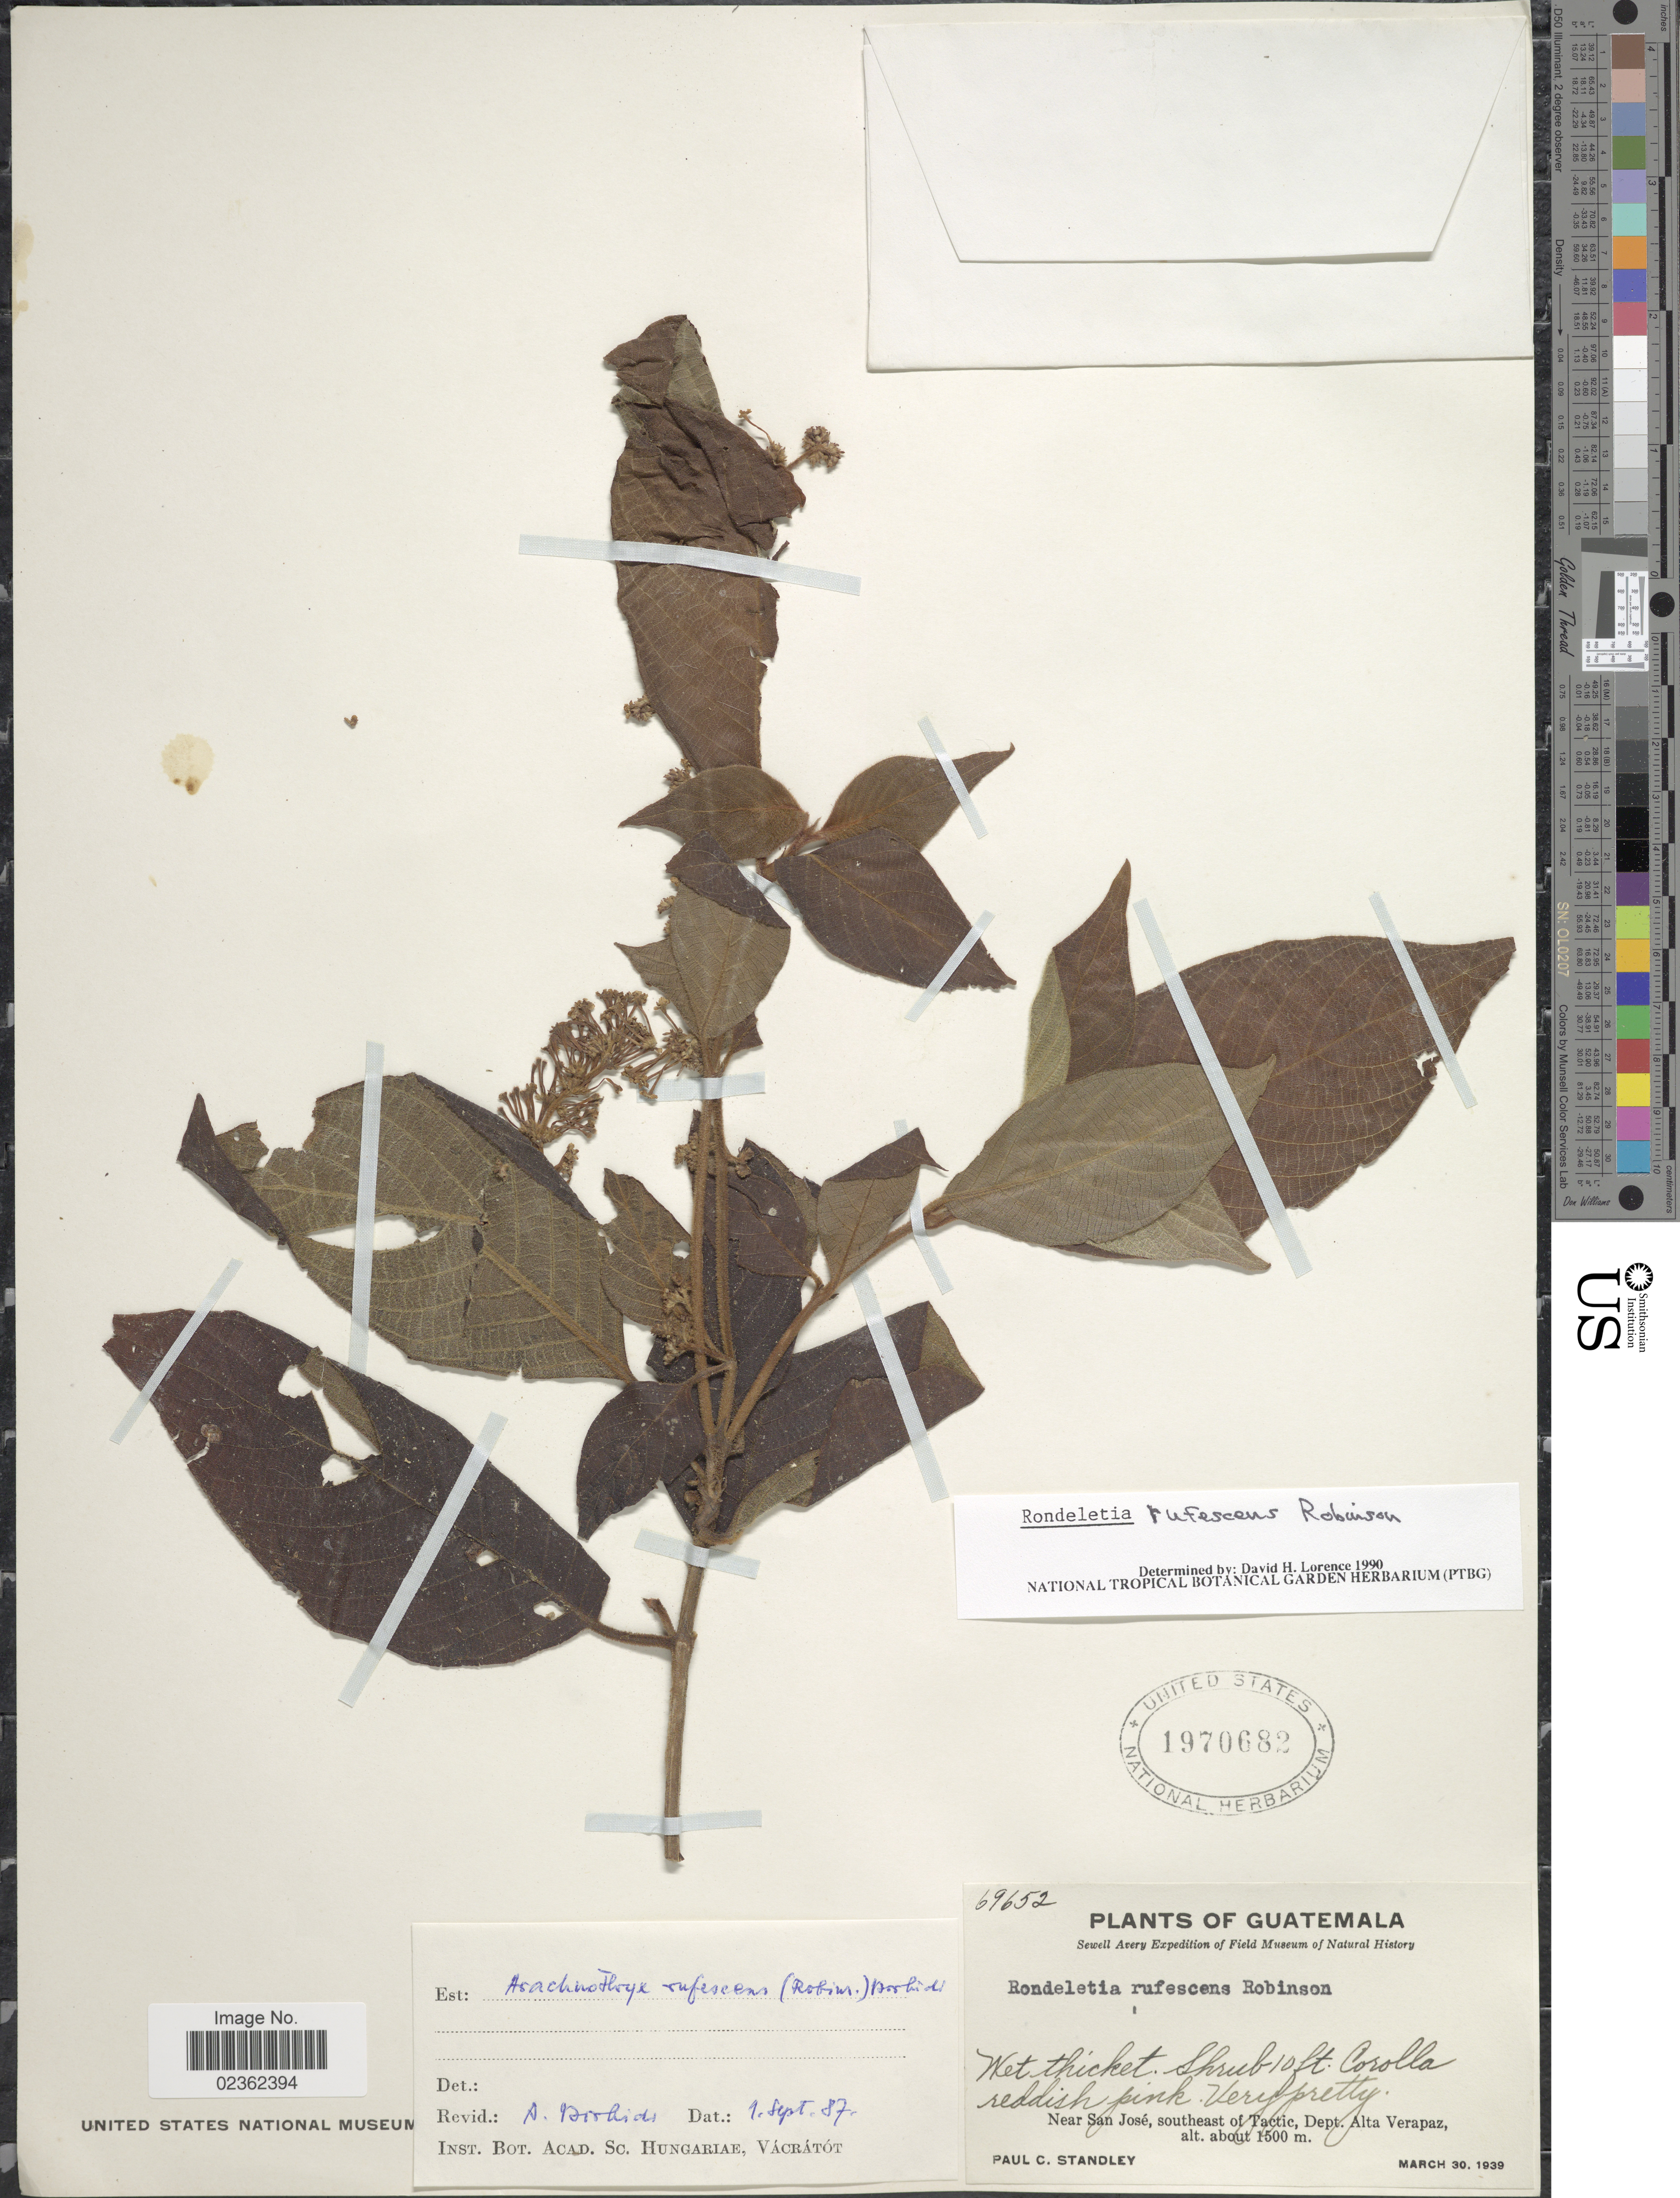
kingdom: Plantae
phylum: Tracheophyta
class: Magnoliopsida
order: Gentianales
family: Rubiaceae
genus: Arachnothryx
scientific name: Arachnothryx rufescens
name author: (B.L. Rob.) Borhidi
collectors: P. C. Standley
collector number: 69652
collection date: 1939-03-30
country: Guatemala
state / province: Alta Verapaz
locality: Wet thicket, near San Jose, southeast of Tactic.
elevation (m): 1500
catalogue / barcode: US 1970682